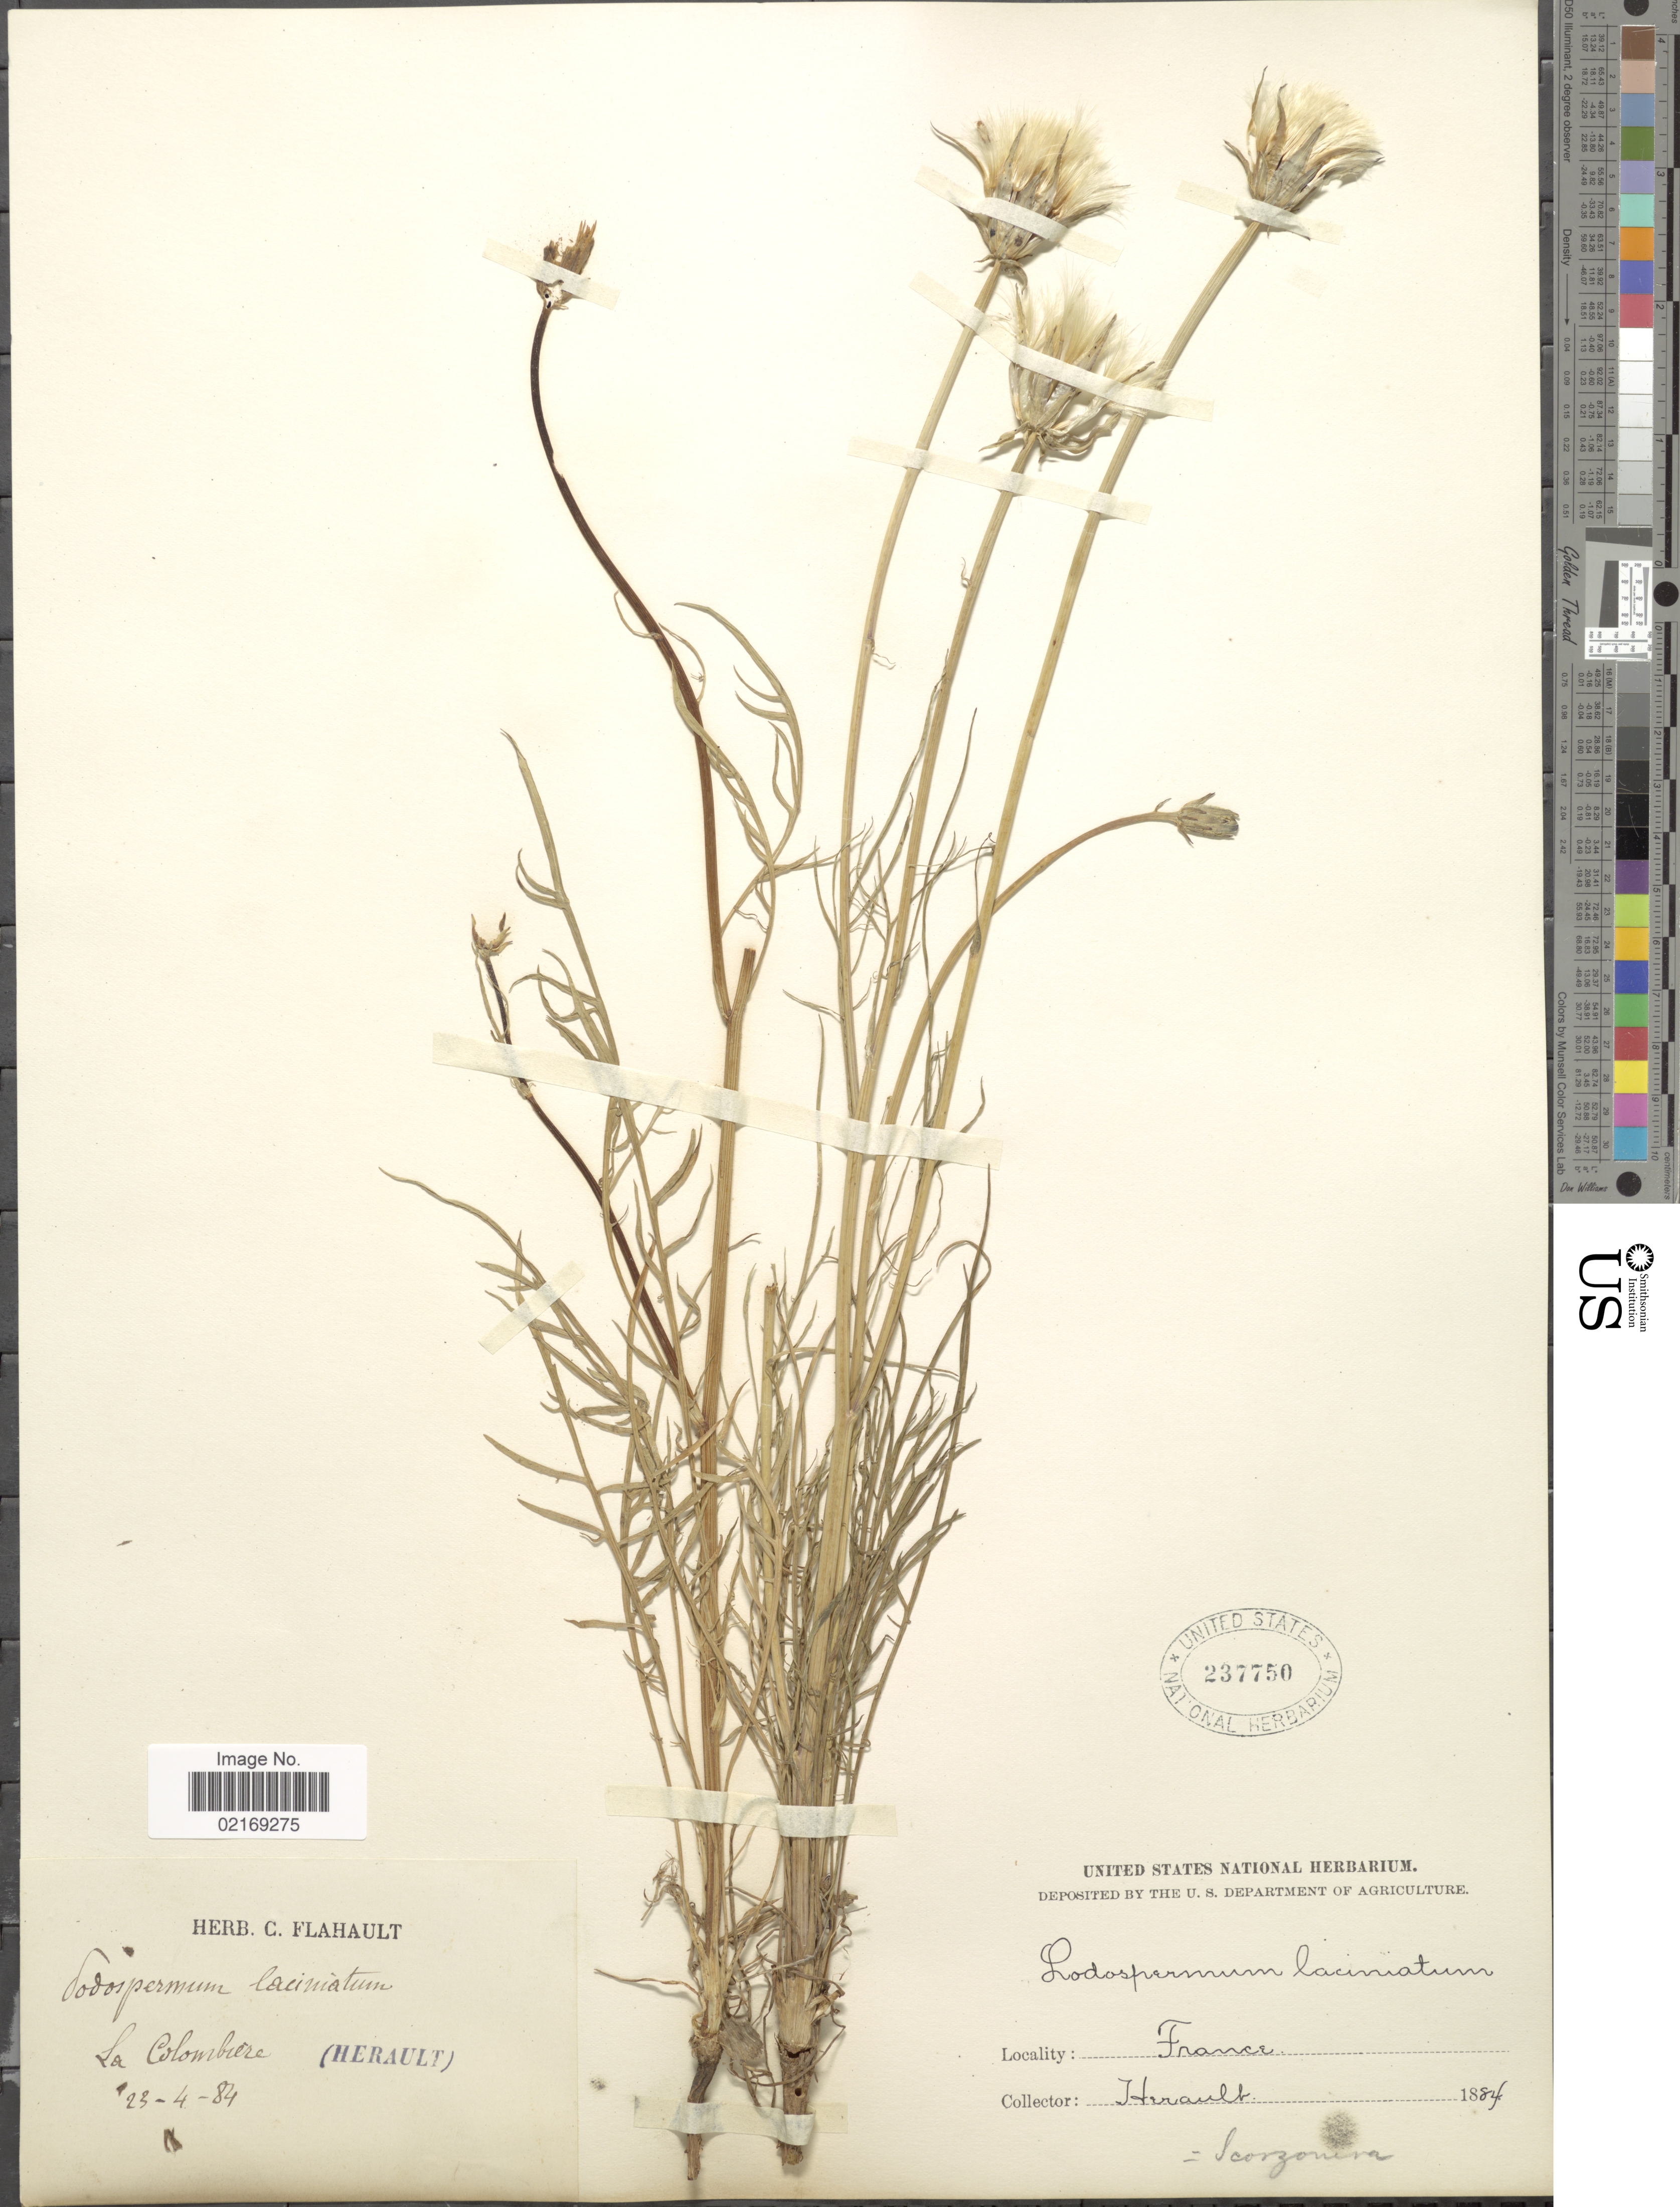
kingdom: Plantae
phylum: Tracheophyta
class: Magnoliopsida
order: Asterales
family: Asteraceae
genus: Podospermum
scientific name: Podospermum laciniatum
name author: (L.) DC.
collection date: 1884-04-23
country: France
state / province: Occitanie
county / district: Hérault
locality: La Colombiere (Herault)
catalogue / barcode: US 237750